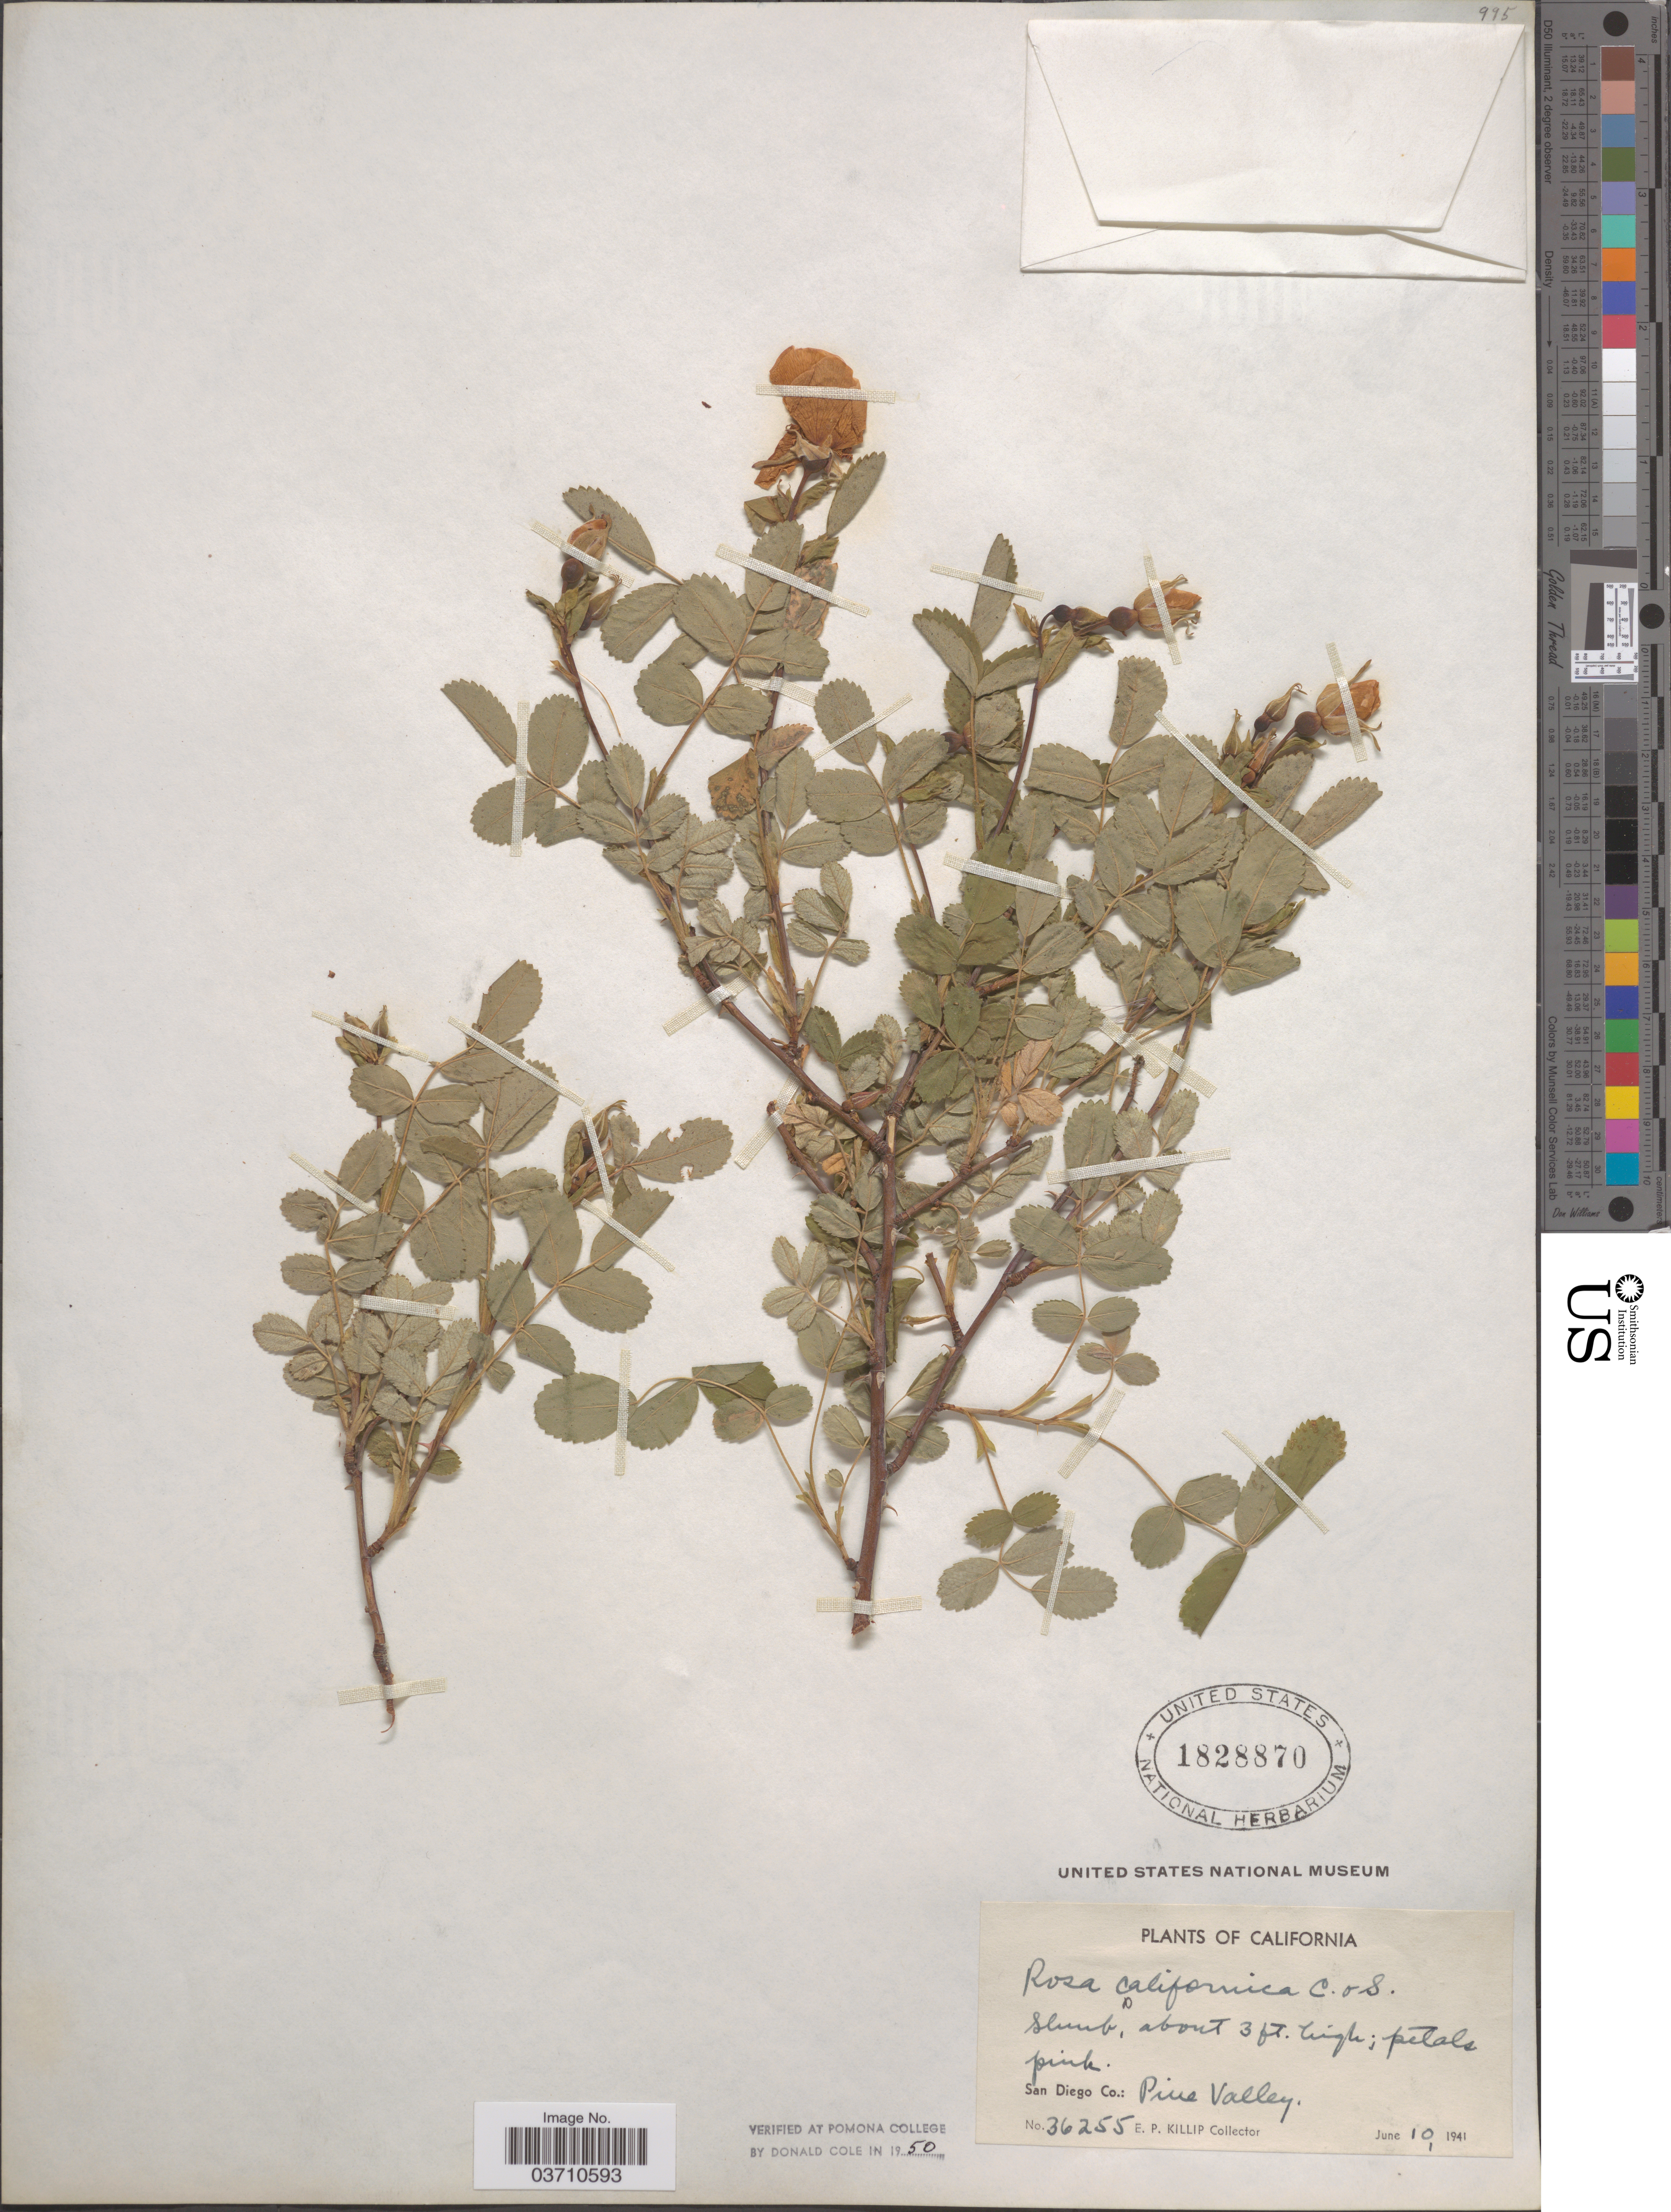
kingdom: Plantae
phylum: Tracheophyta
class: Magnoliopsida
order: Rosales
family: Rosaceae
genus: Rosa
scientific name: Rosa californica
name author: Cham. & Schltdl.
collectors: E. P. Killip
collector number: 36255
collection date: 1941-06-10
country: United States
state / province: California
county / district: San Diego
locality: San Diego Co.: Pine Valley.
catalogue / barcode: US 1828870